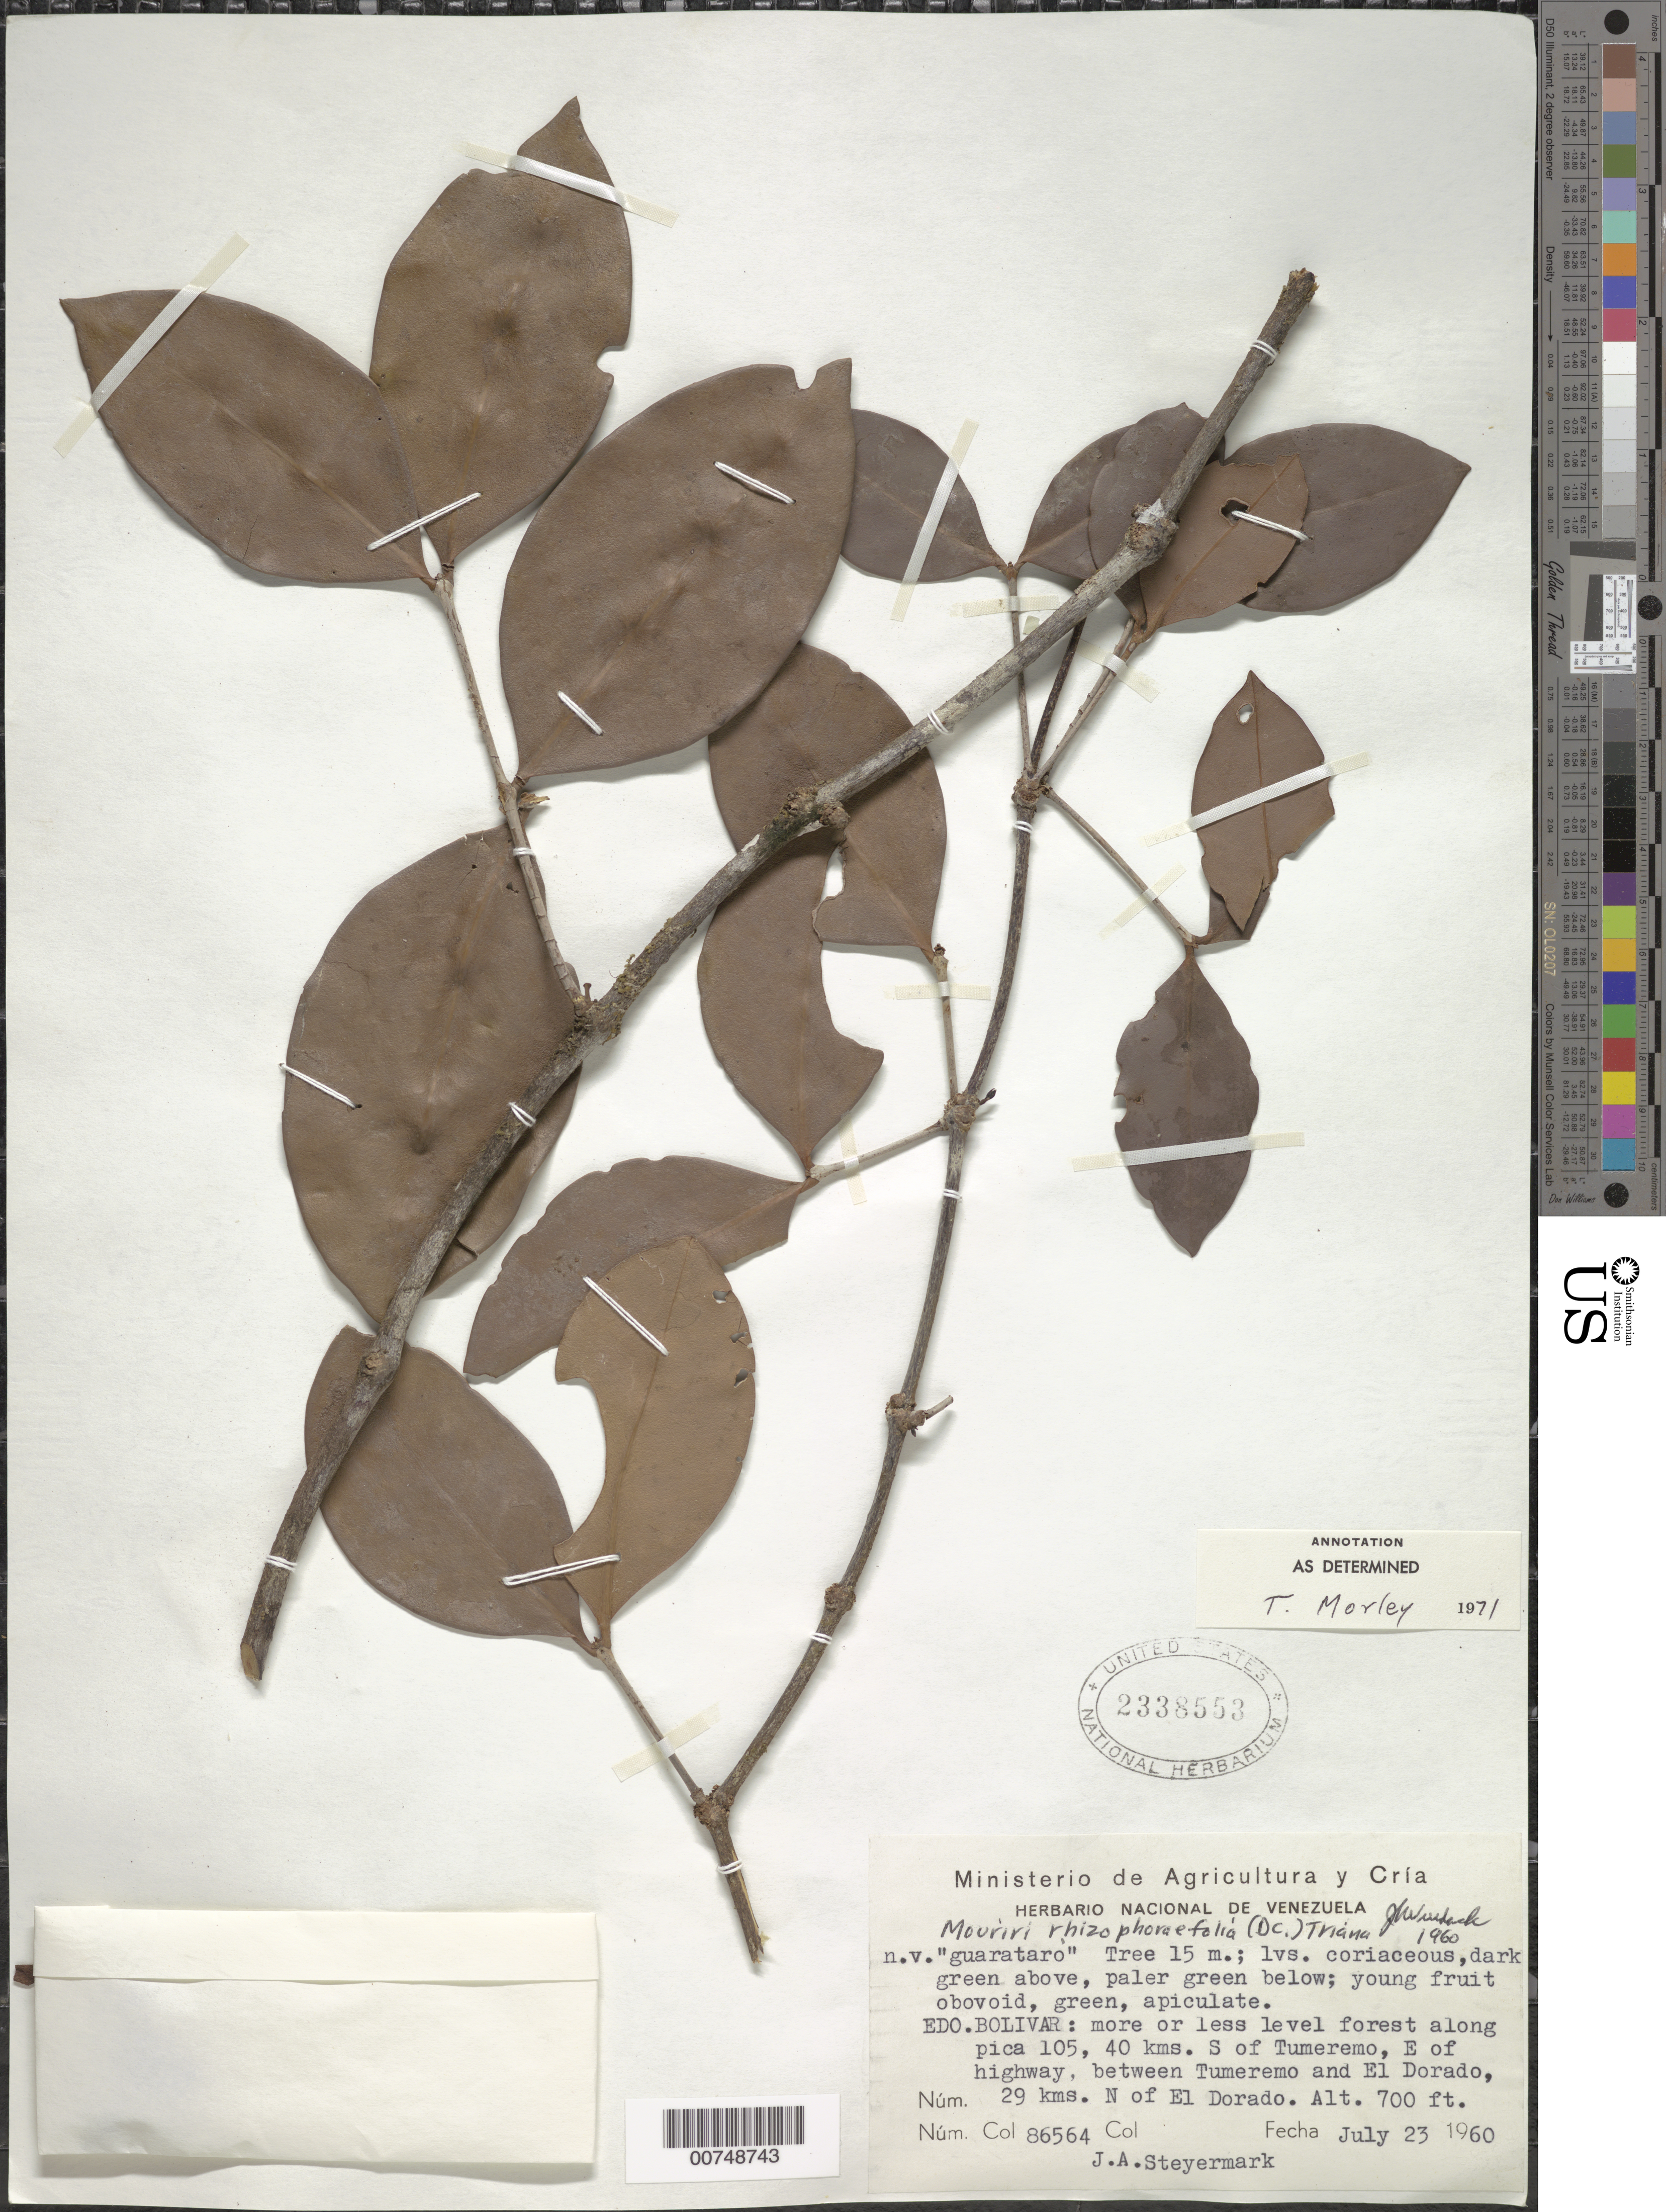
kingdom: Plantae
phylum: Tracheophyta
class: Magnoliopsida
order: Myrtales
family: Melastomataceae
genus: Mouriri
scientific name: Mouriri rhizophorifolia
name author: (DC.) Triana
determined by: Morley, T.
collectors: J. Steyermark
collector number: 86564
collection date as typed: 23-Jul-60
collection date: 1960-07-23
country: Venezuela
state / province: Bolívar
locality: Pica 105, 40 km S of Tumeremo, E of highway, between Tumeremo and el Dorado, 29 km N of El Dorado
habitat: More or less level forest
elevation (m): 213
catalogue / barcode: US 2338553